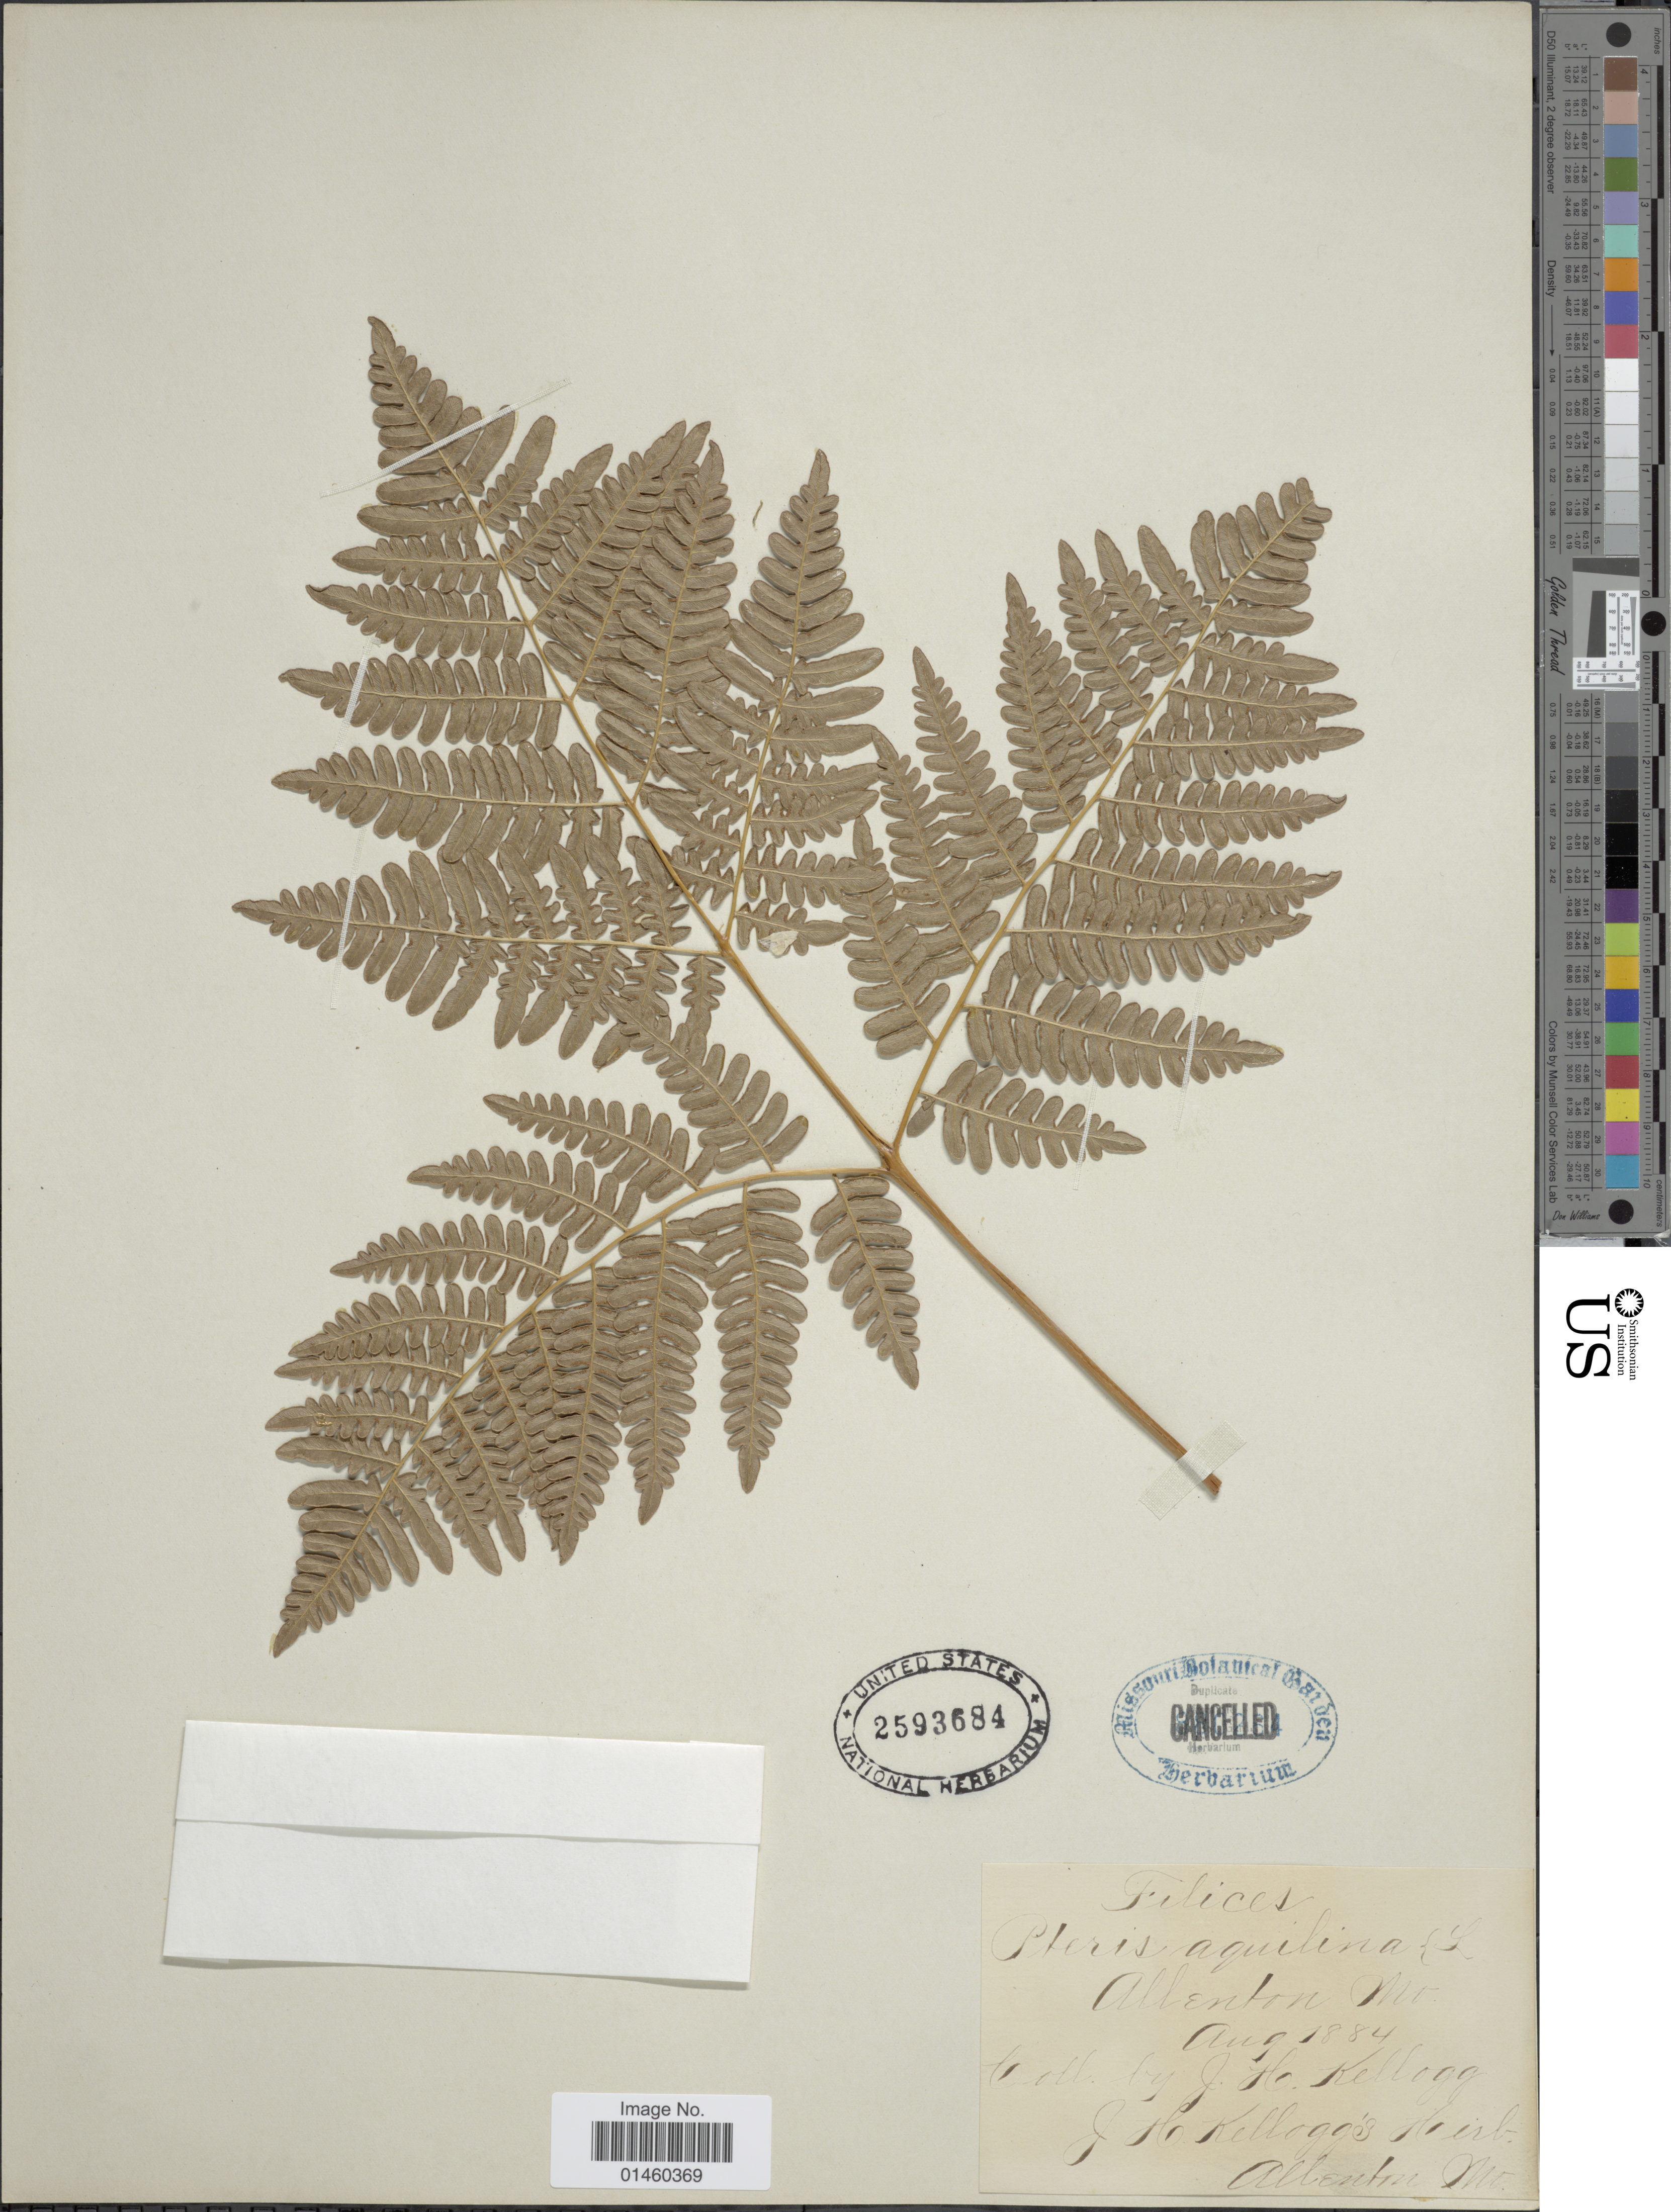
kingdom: Plantae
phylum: Tracheophyta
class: Polypodiopsida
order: Polypodiales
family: Dennstaedtiaceae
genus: Pteridium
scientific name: Pteridium aquilinum var. latiusculum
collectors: J. H. Kellogg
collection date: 1884-08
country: United States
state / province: Missouri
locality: Allenton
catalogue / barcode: US 2593684